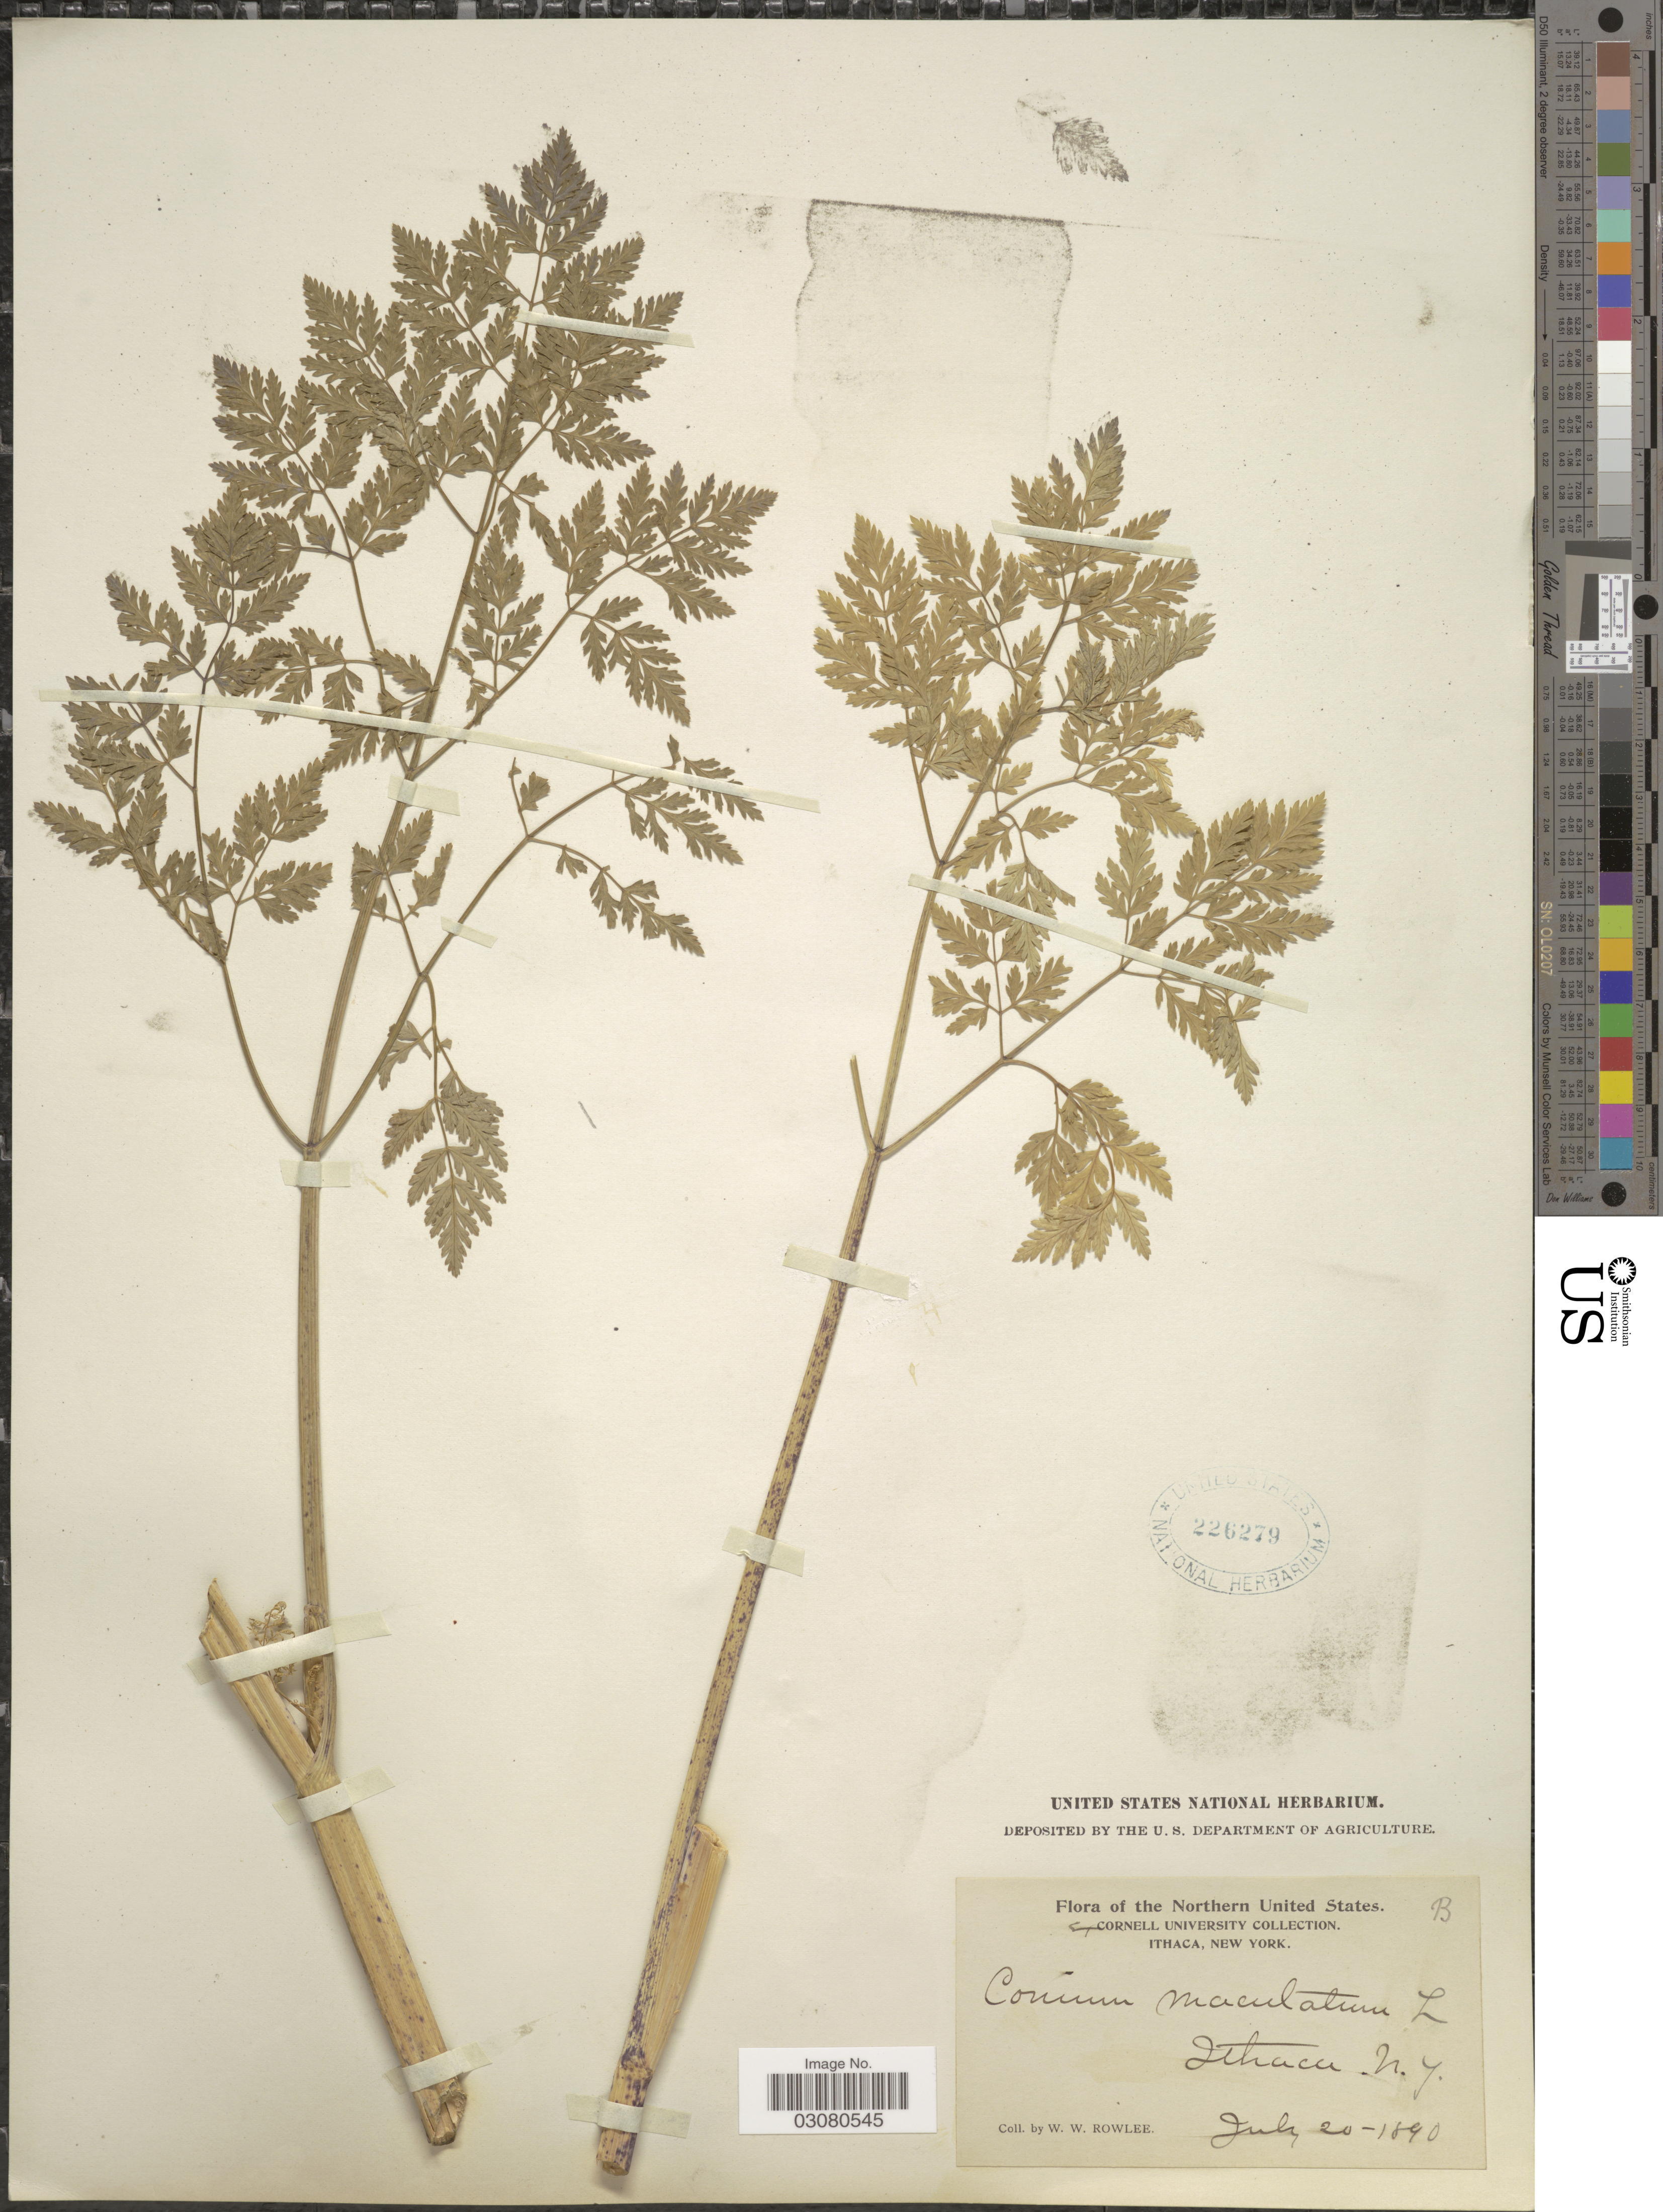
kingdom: Plantae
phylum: Tracheophyta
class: Magnoliopsida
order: Apiales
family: Apiaceae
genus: Conium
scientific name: Conium maculatum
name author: L.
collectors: W. W. Rowlee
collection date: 1890-07-20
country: United States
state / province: New York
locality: Ithaca. N.Y.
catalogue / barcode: US 226279